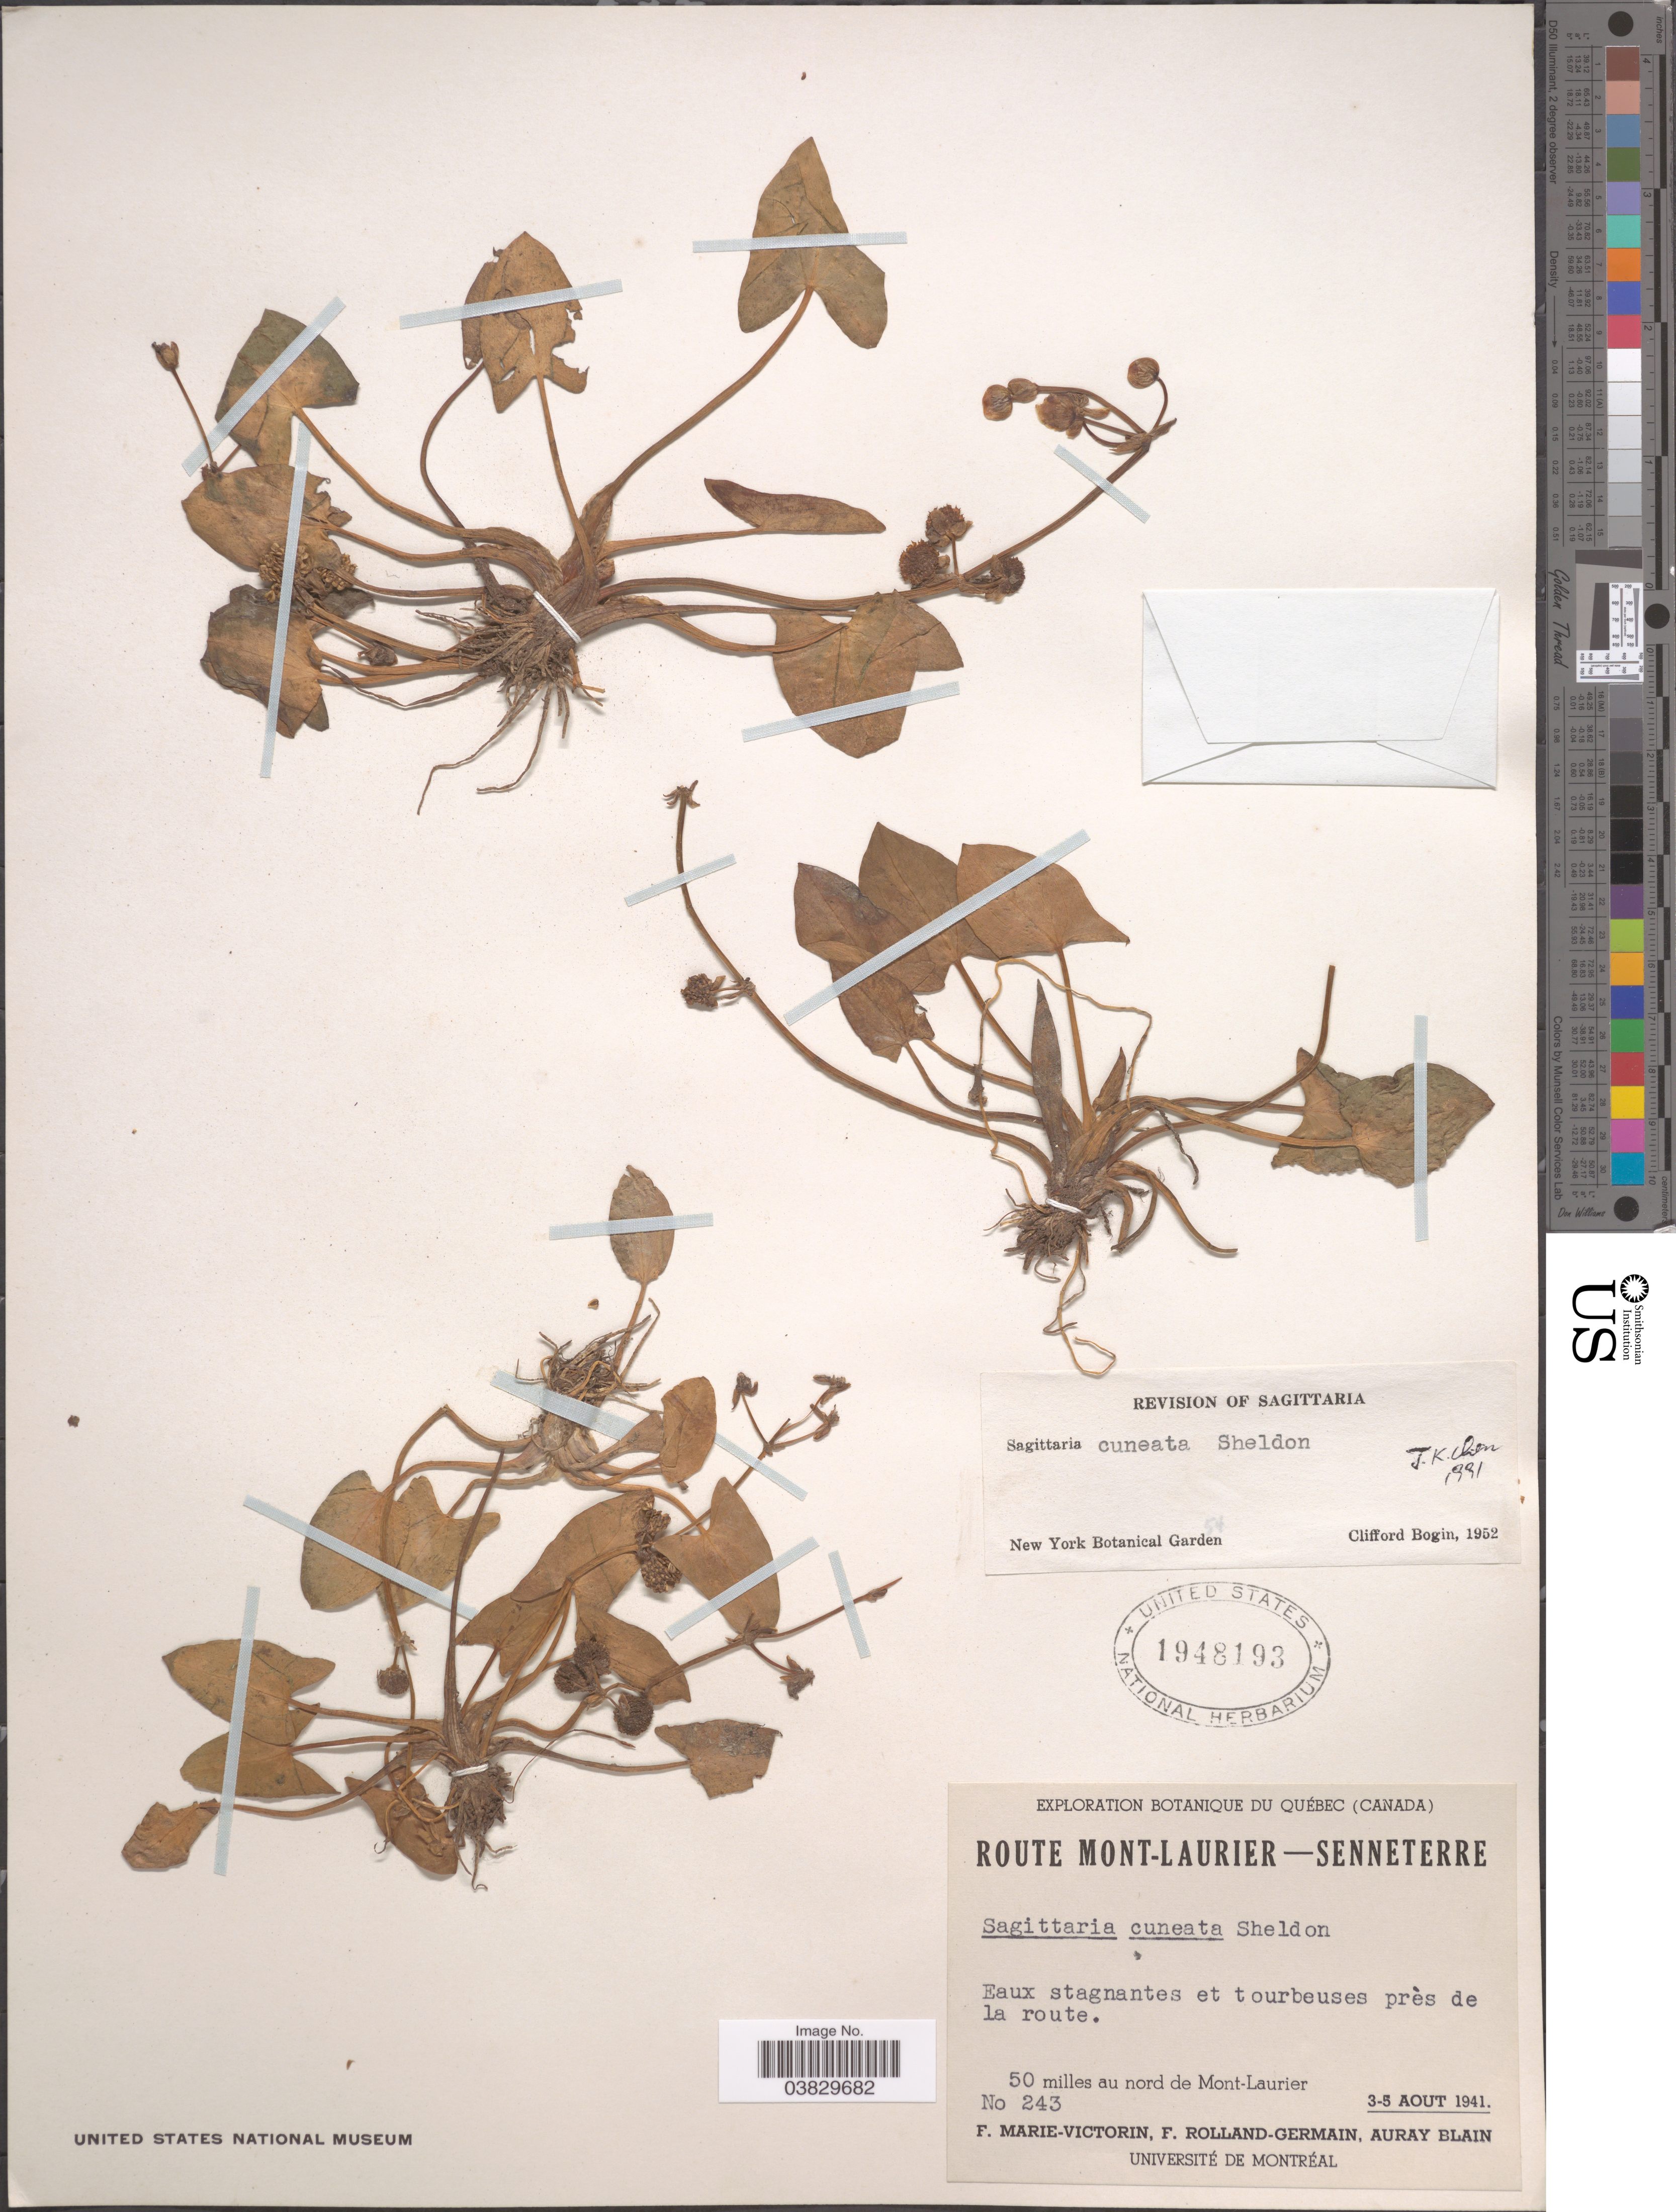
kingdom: Plantae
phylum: Tracheophyta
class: Liliopsida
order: Alismatales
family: Alismataceae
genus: Sagittaria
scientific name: Sagittaria cuneata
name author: E. Sheld.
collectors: F. Marie-Victorin, Rolland-Germain & A. Blain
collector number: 243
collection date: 1941-08-03/1941-08-05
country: Canada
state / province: Quebec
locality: Route Mont-Laurier - Senneterre. Eaux stagnantes et tourbeuses près de la route. 50 milles au nord de Mont-Laurier.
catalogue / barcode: US 1948193